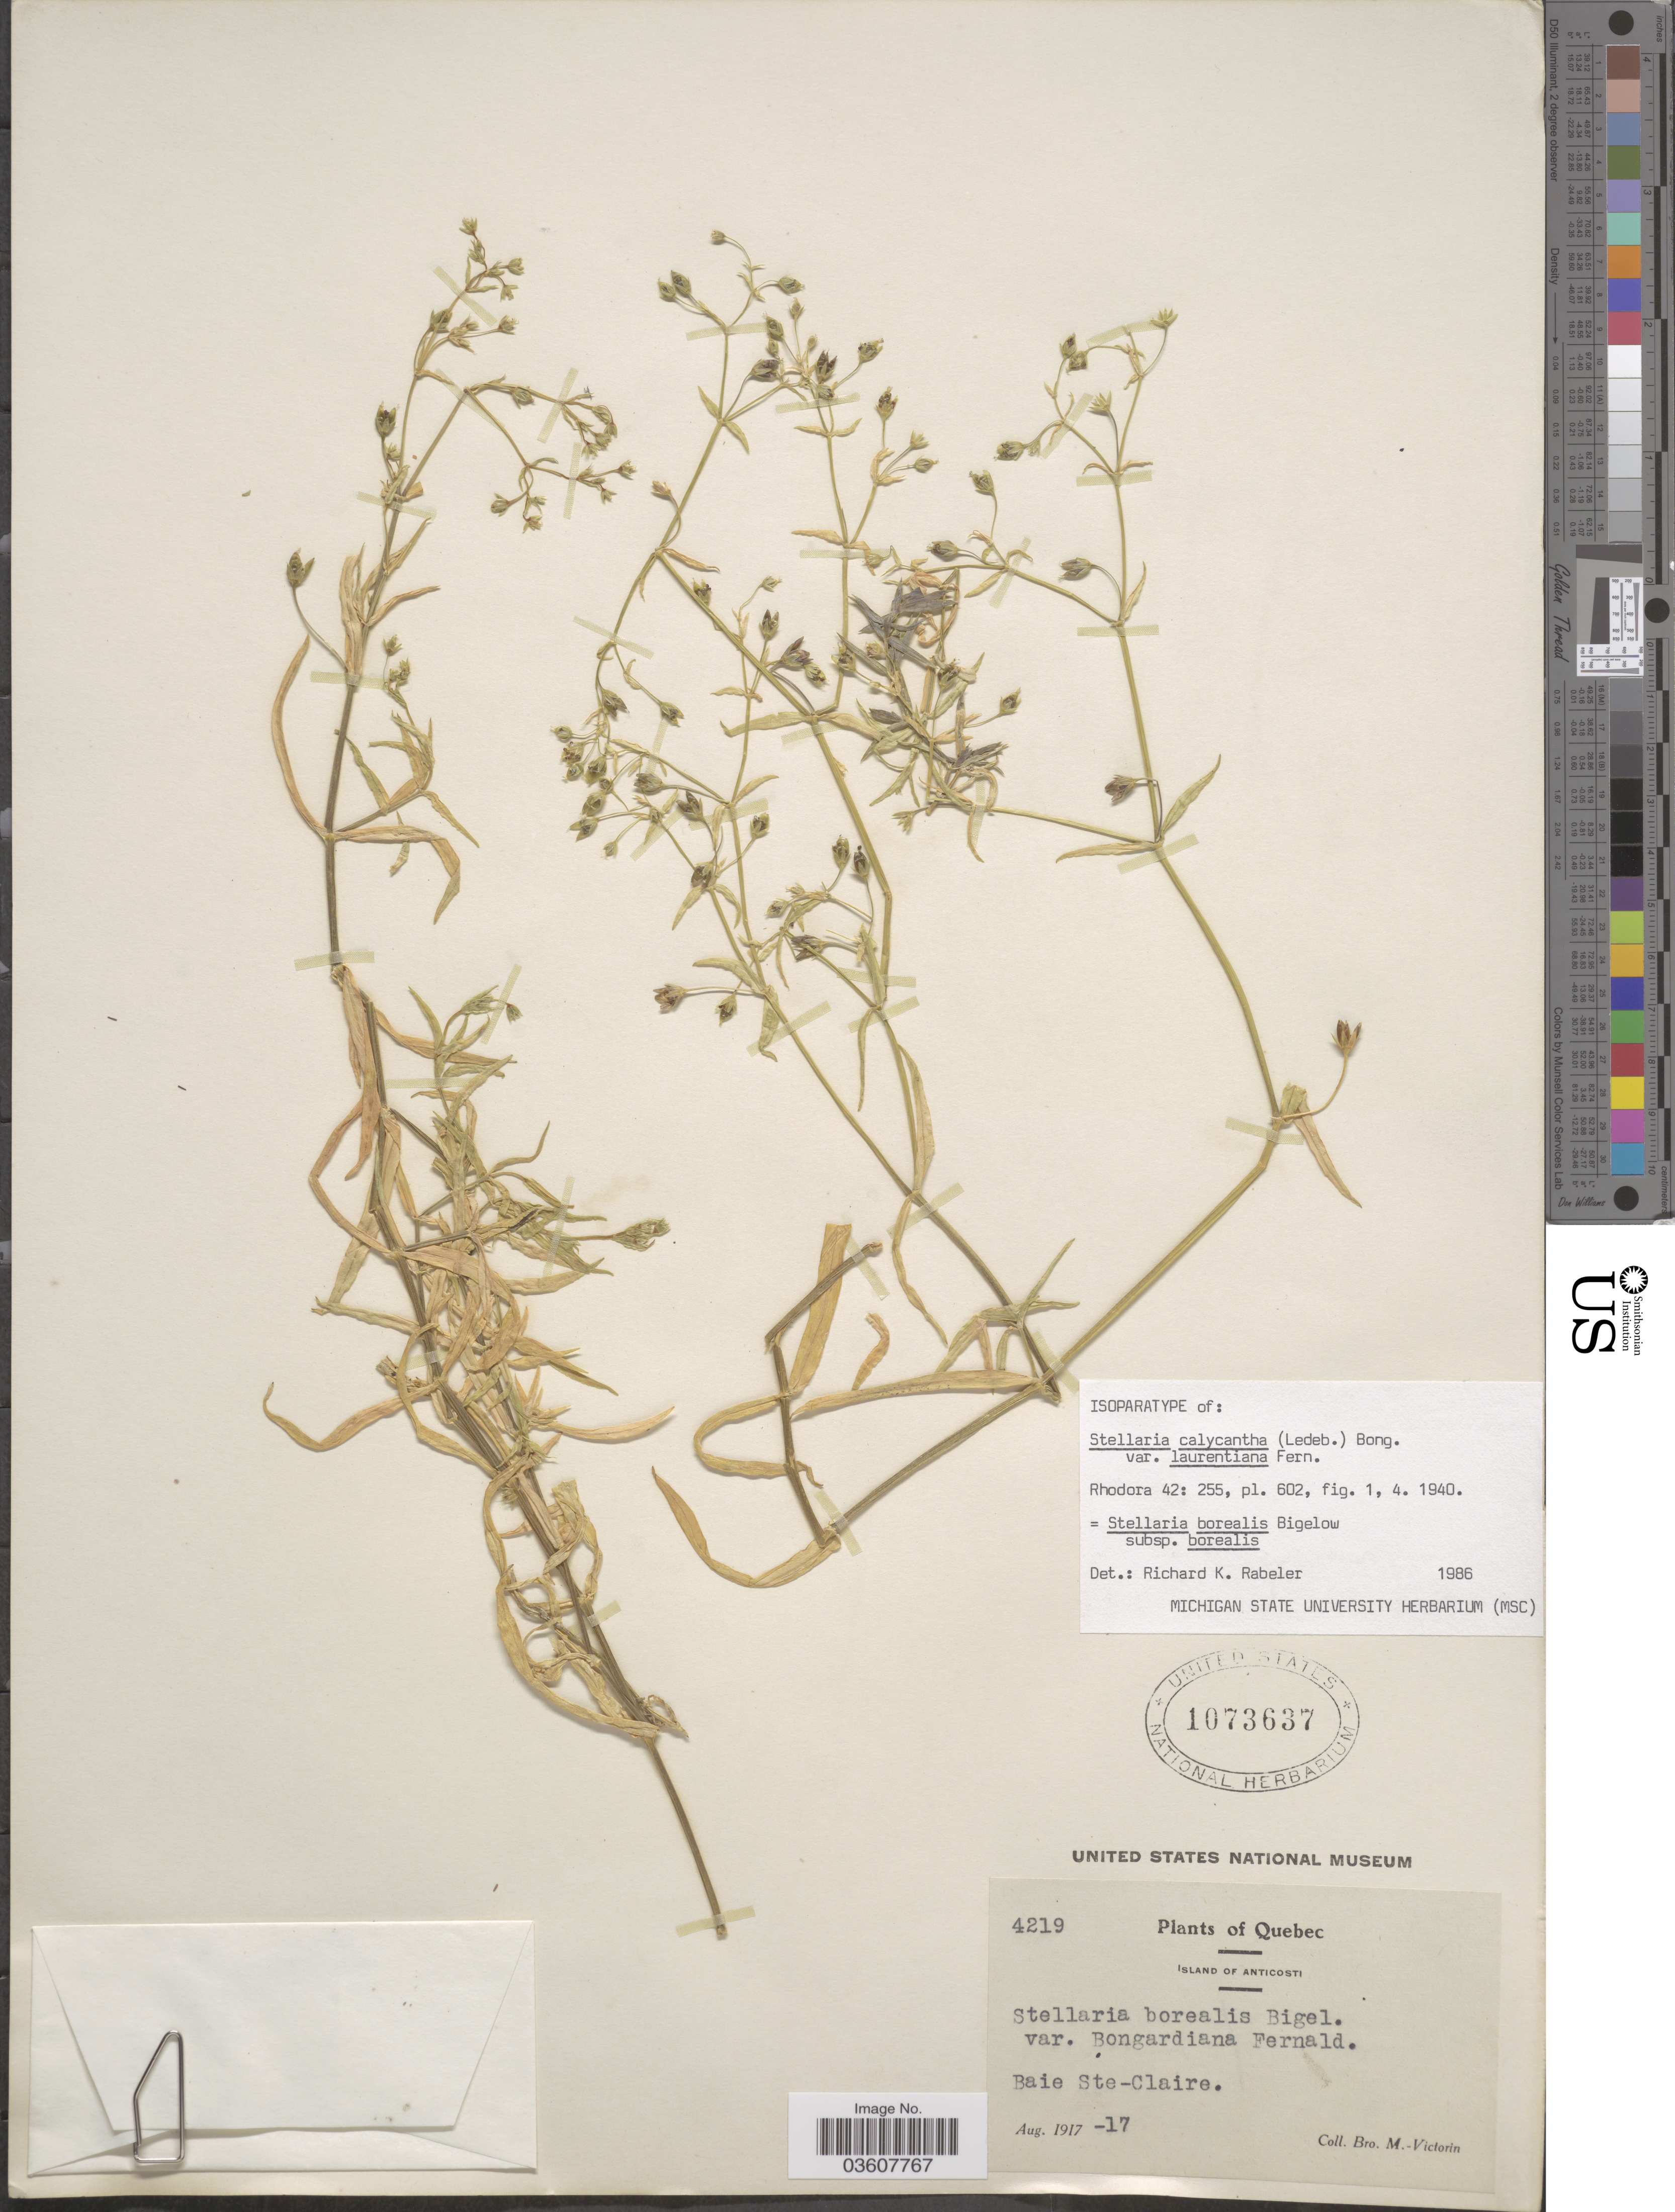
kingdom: Plantae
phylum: Tracheophyta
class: Magnoliopsida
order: Caryophyllales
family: Caryophyllaceae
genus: Stellaria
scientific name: Stellaria borealis subsp. borealis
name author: Bigelow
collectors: Fr. Marie-Victorin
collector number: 4219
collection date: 1917-08-17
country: Canada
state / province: Quebec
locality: Island of Anticosti. Baie Ste-Claire.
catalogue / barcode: US 1073637